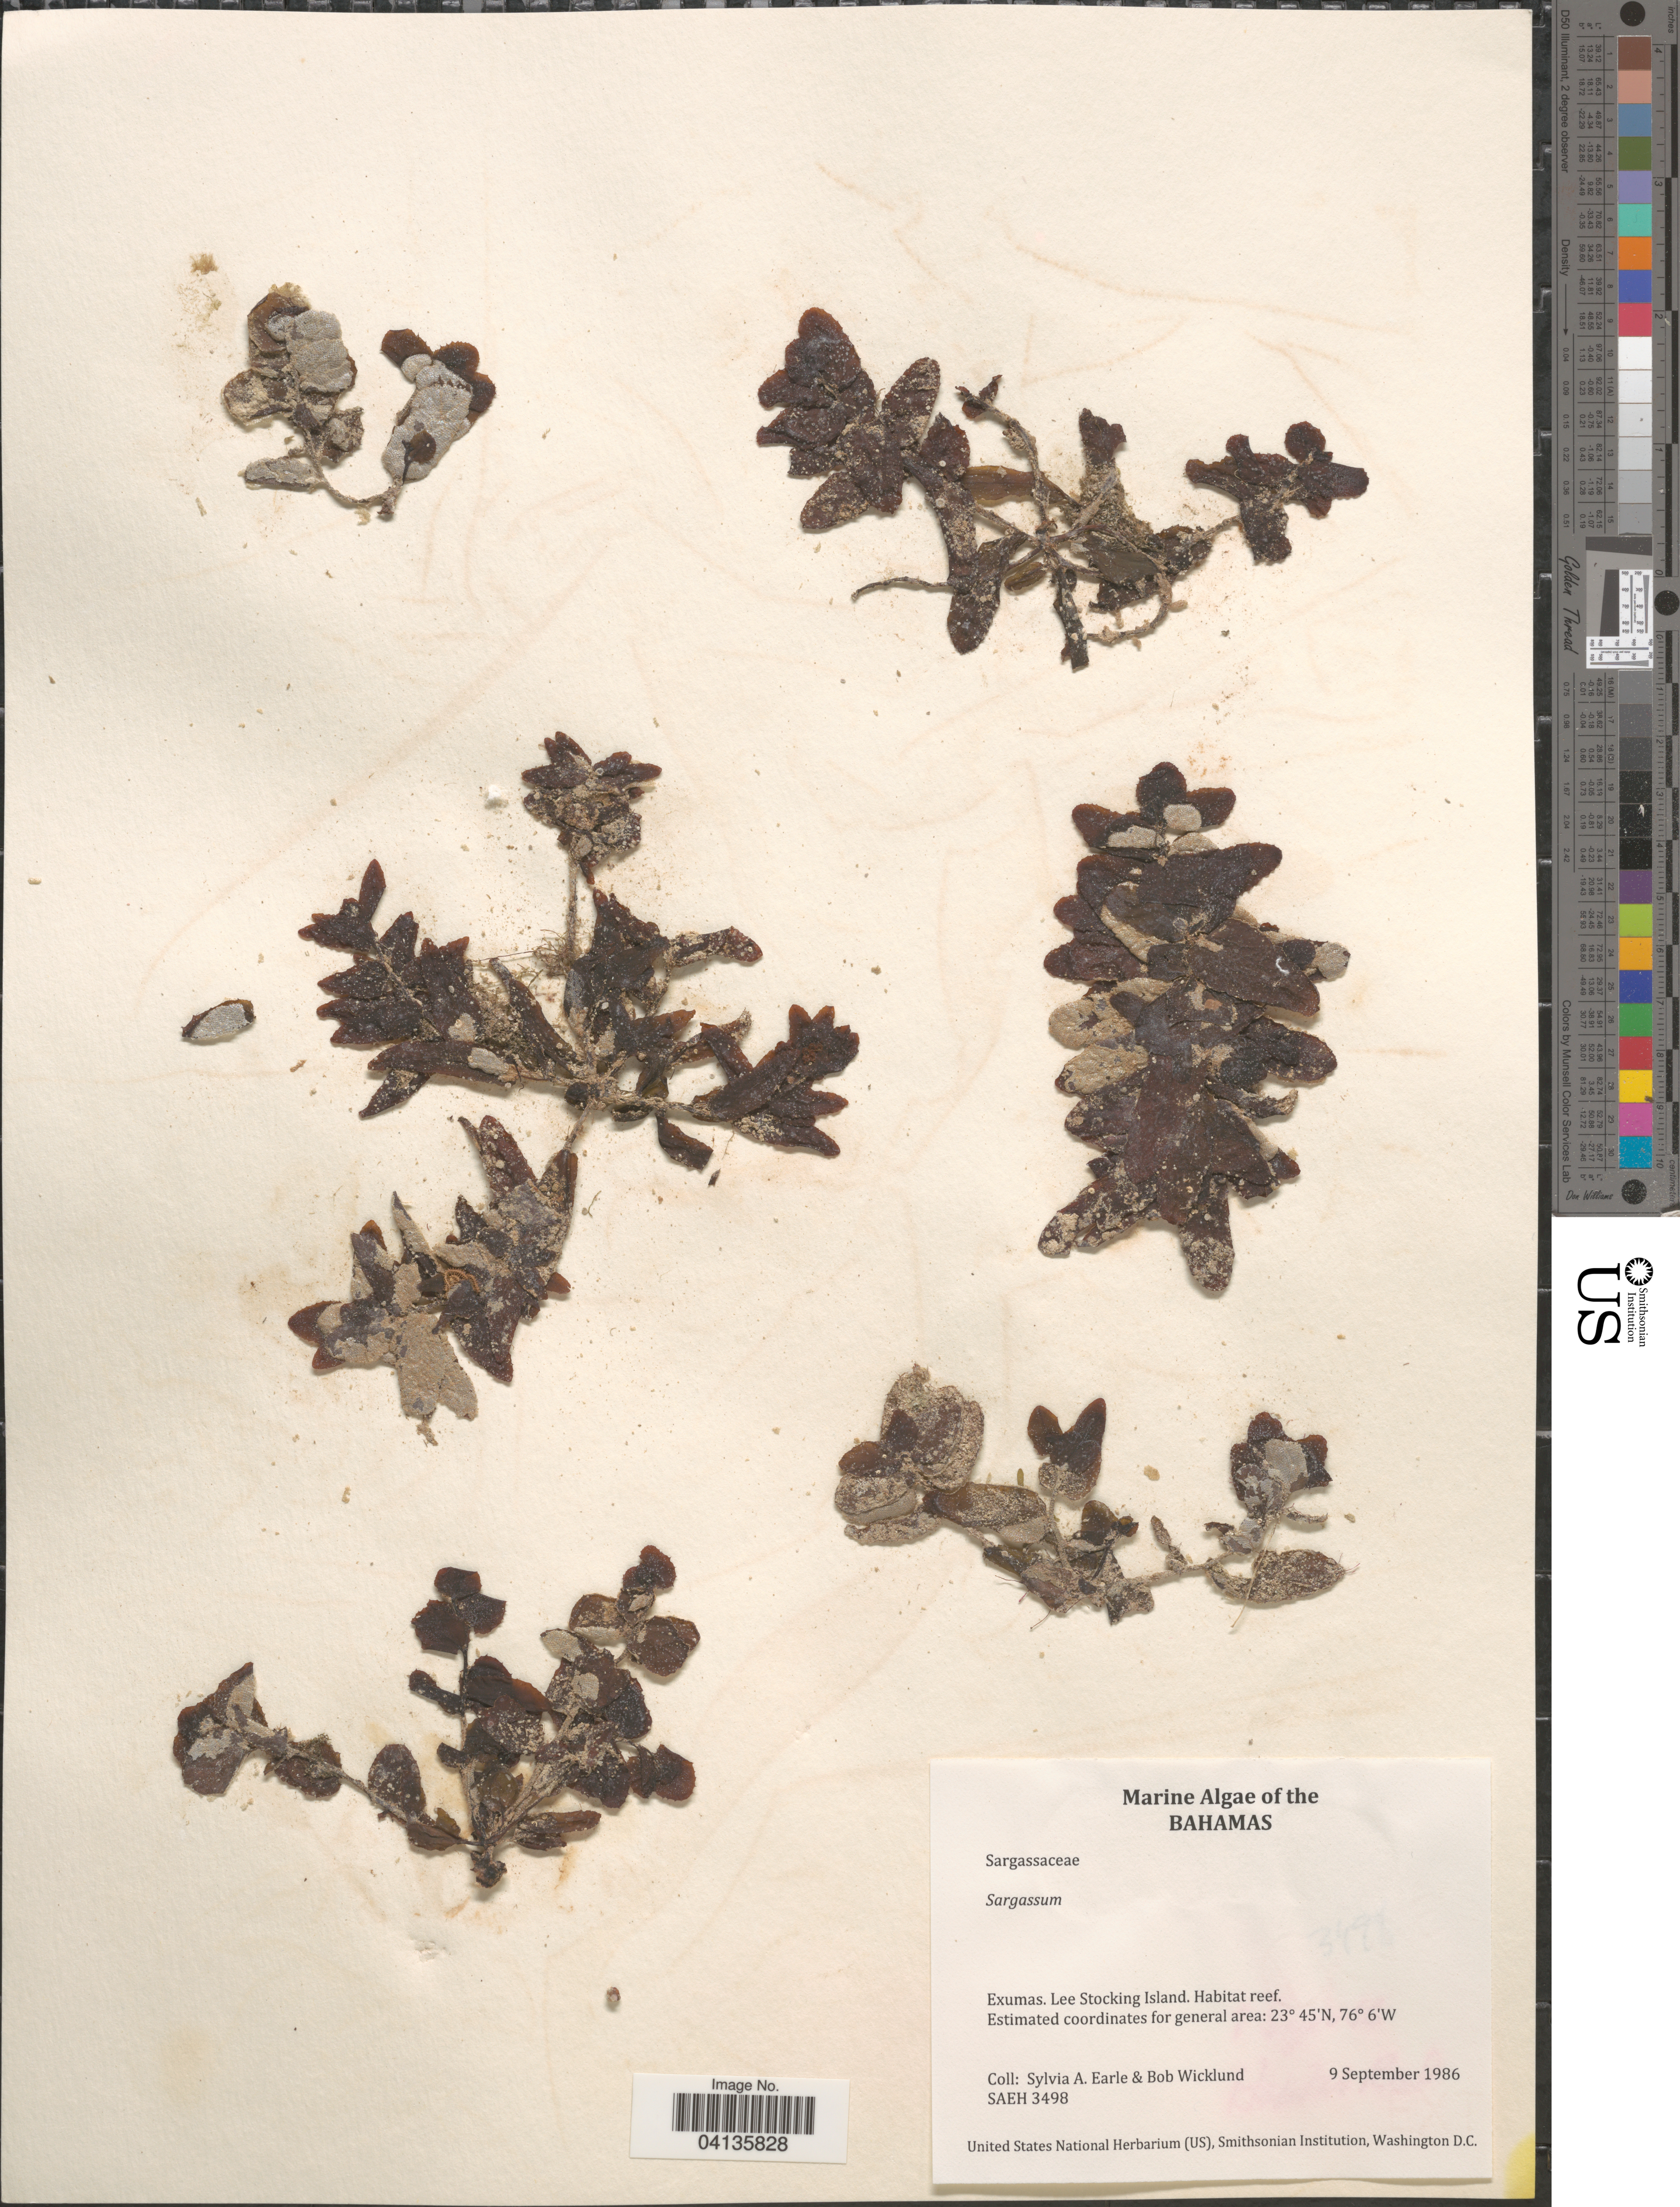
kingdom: Chromista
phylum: Ochrophyta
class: Phaeophyceae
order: Fucales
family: Sargassaceae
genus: Sargassum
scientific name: Sargassum sp.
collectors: S. A. Earle & B. Wicklund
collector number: SAEH 3498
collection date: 1986-09-09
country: Bahamas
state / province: Exuma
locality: Exumas. Lee Stocking Island.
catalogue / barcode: US 238665